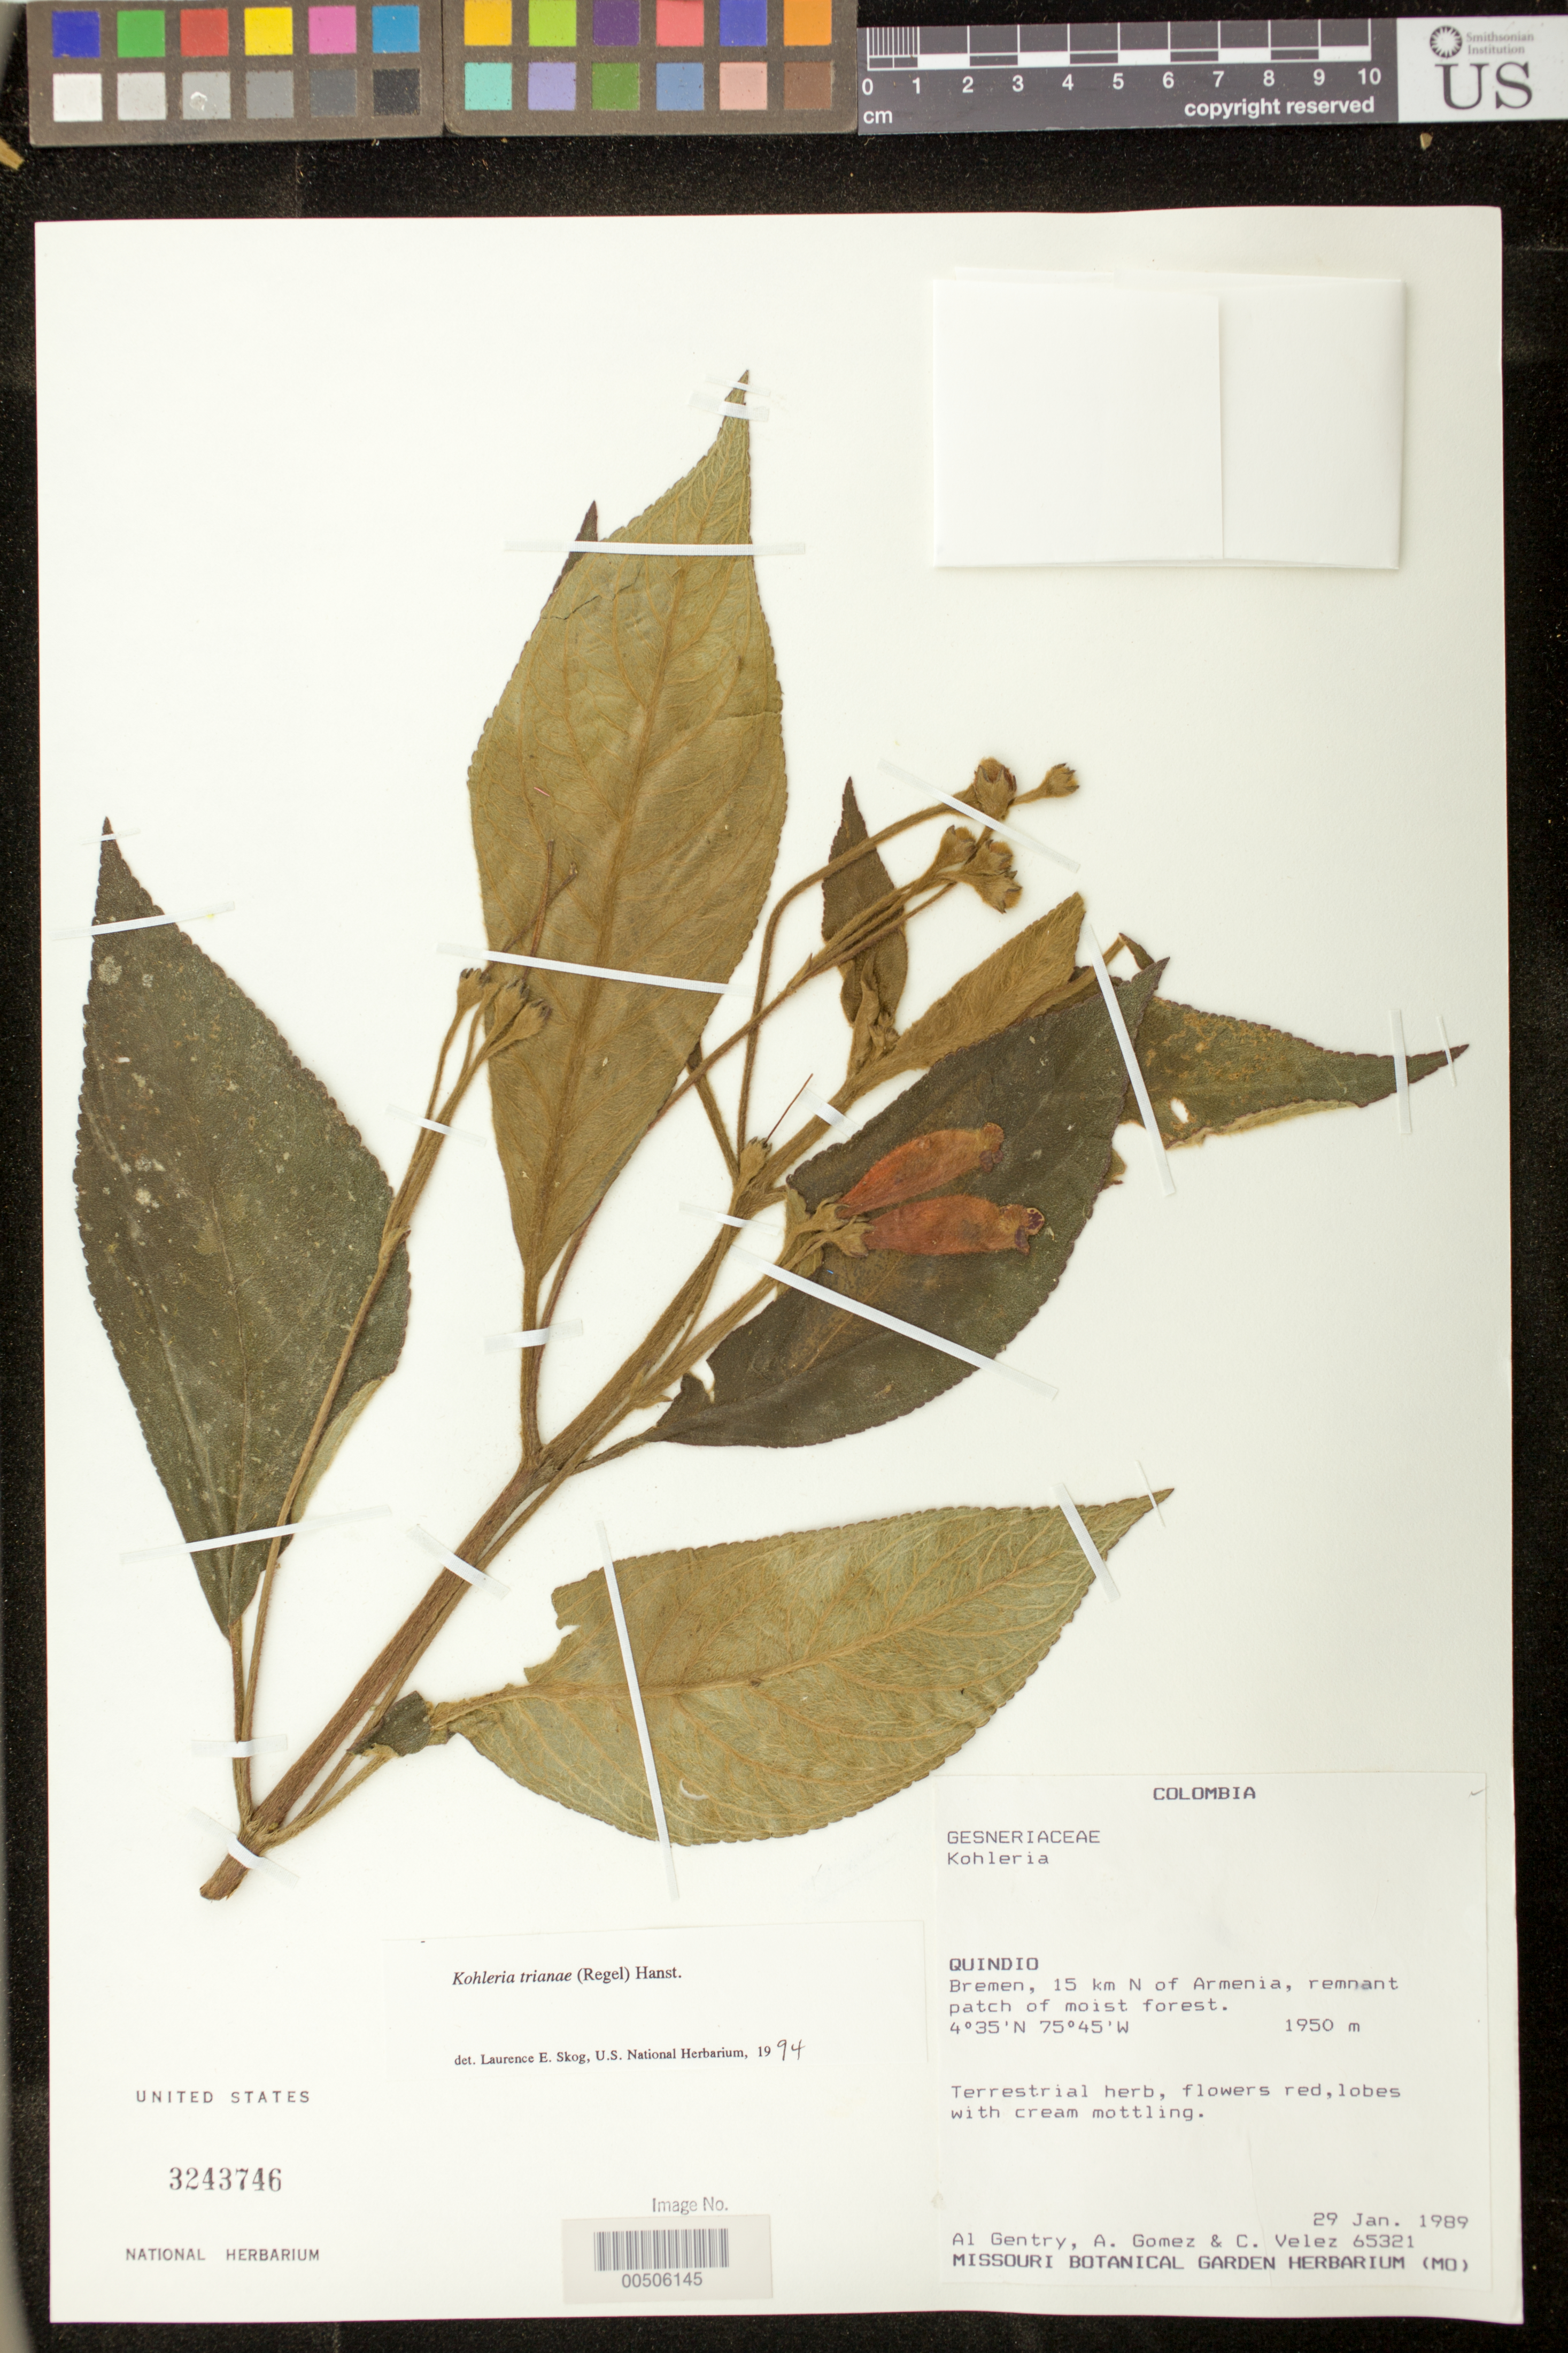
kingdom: Plantae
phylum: Tracheophyta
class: Magnoliopsida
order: Lamiales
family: Gesneriaceae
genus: Kohleria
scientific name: Kohleria trianae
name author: (Regel) Hanst.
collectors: A. H. Gentry, A. Gomez & C. Velez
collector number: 65321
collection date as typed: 29 Jan 1989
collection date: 1989-01-29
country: Colombia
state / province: Quindío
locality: Bremen, N of Armenia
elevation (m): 1950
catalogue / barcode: US 3243746